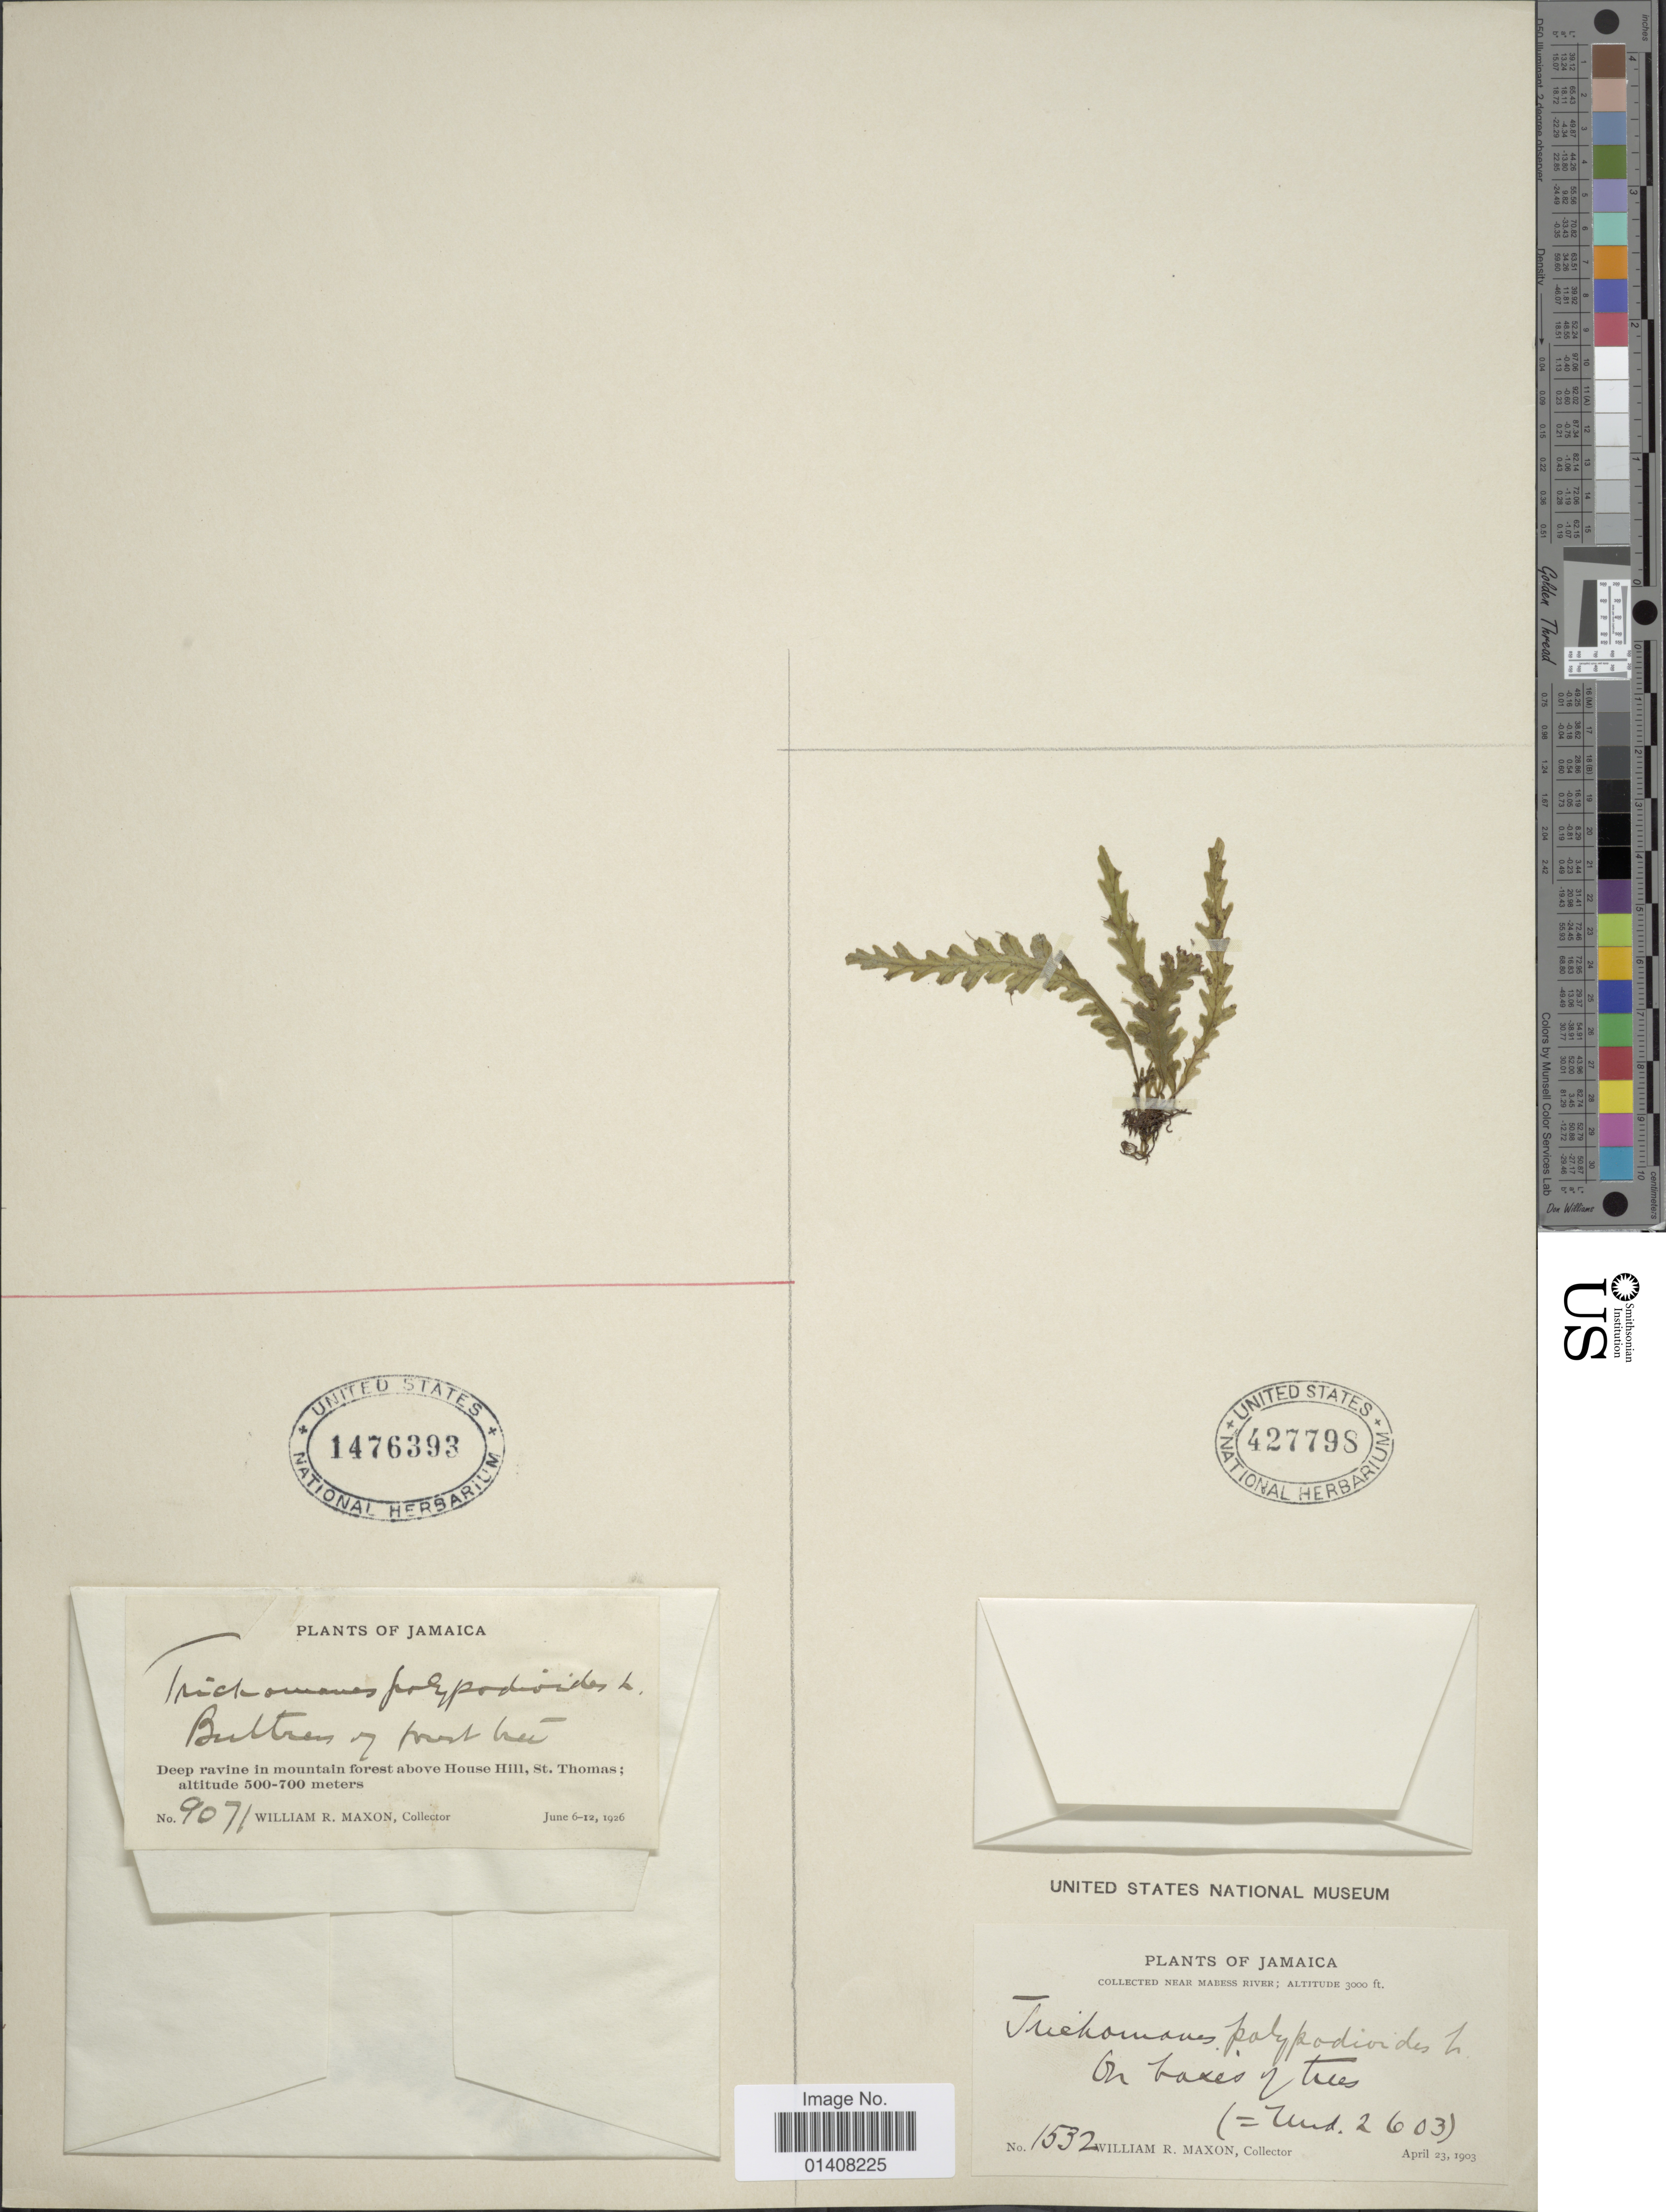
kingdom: Plantae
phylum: Tracheophyta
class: Polypodiopsida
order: Hymenophyllales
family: Hymenophyllaceae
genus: Trichomanes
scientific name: Trichomanes polypodioides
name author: L.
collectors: W. R. Maxon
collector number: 1532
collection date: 1903-04-23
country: Jamaica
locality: Near Mabess River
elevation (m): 914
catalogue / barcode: US 427798